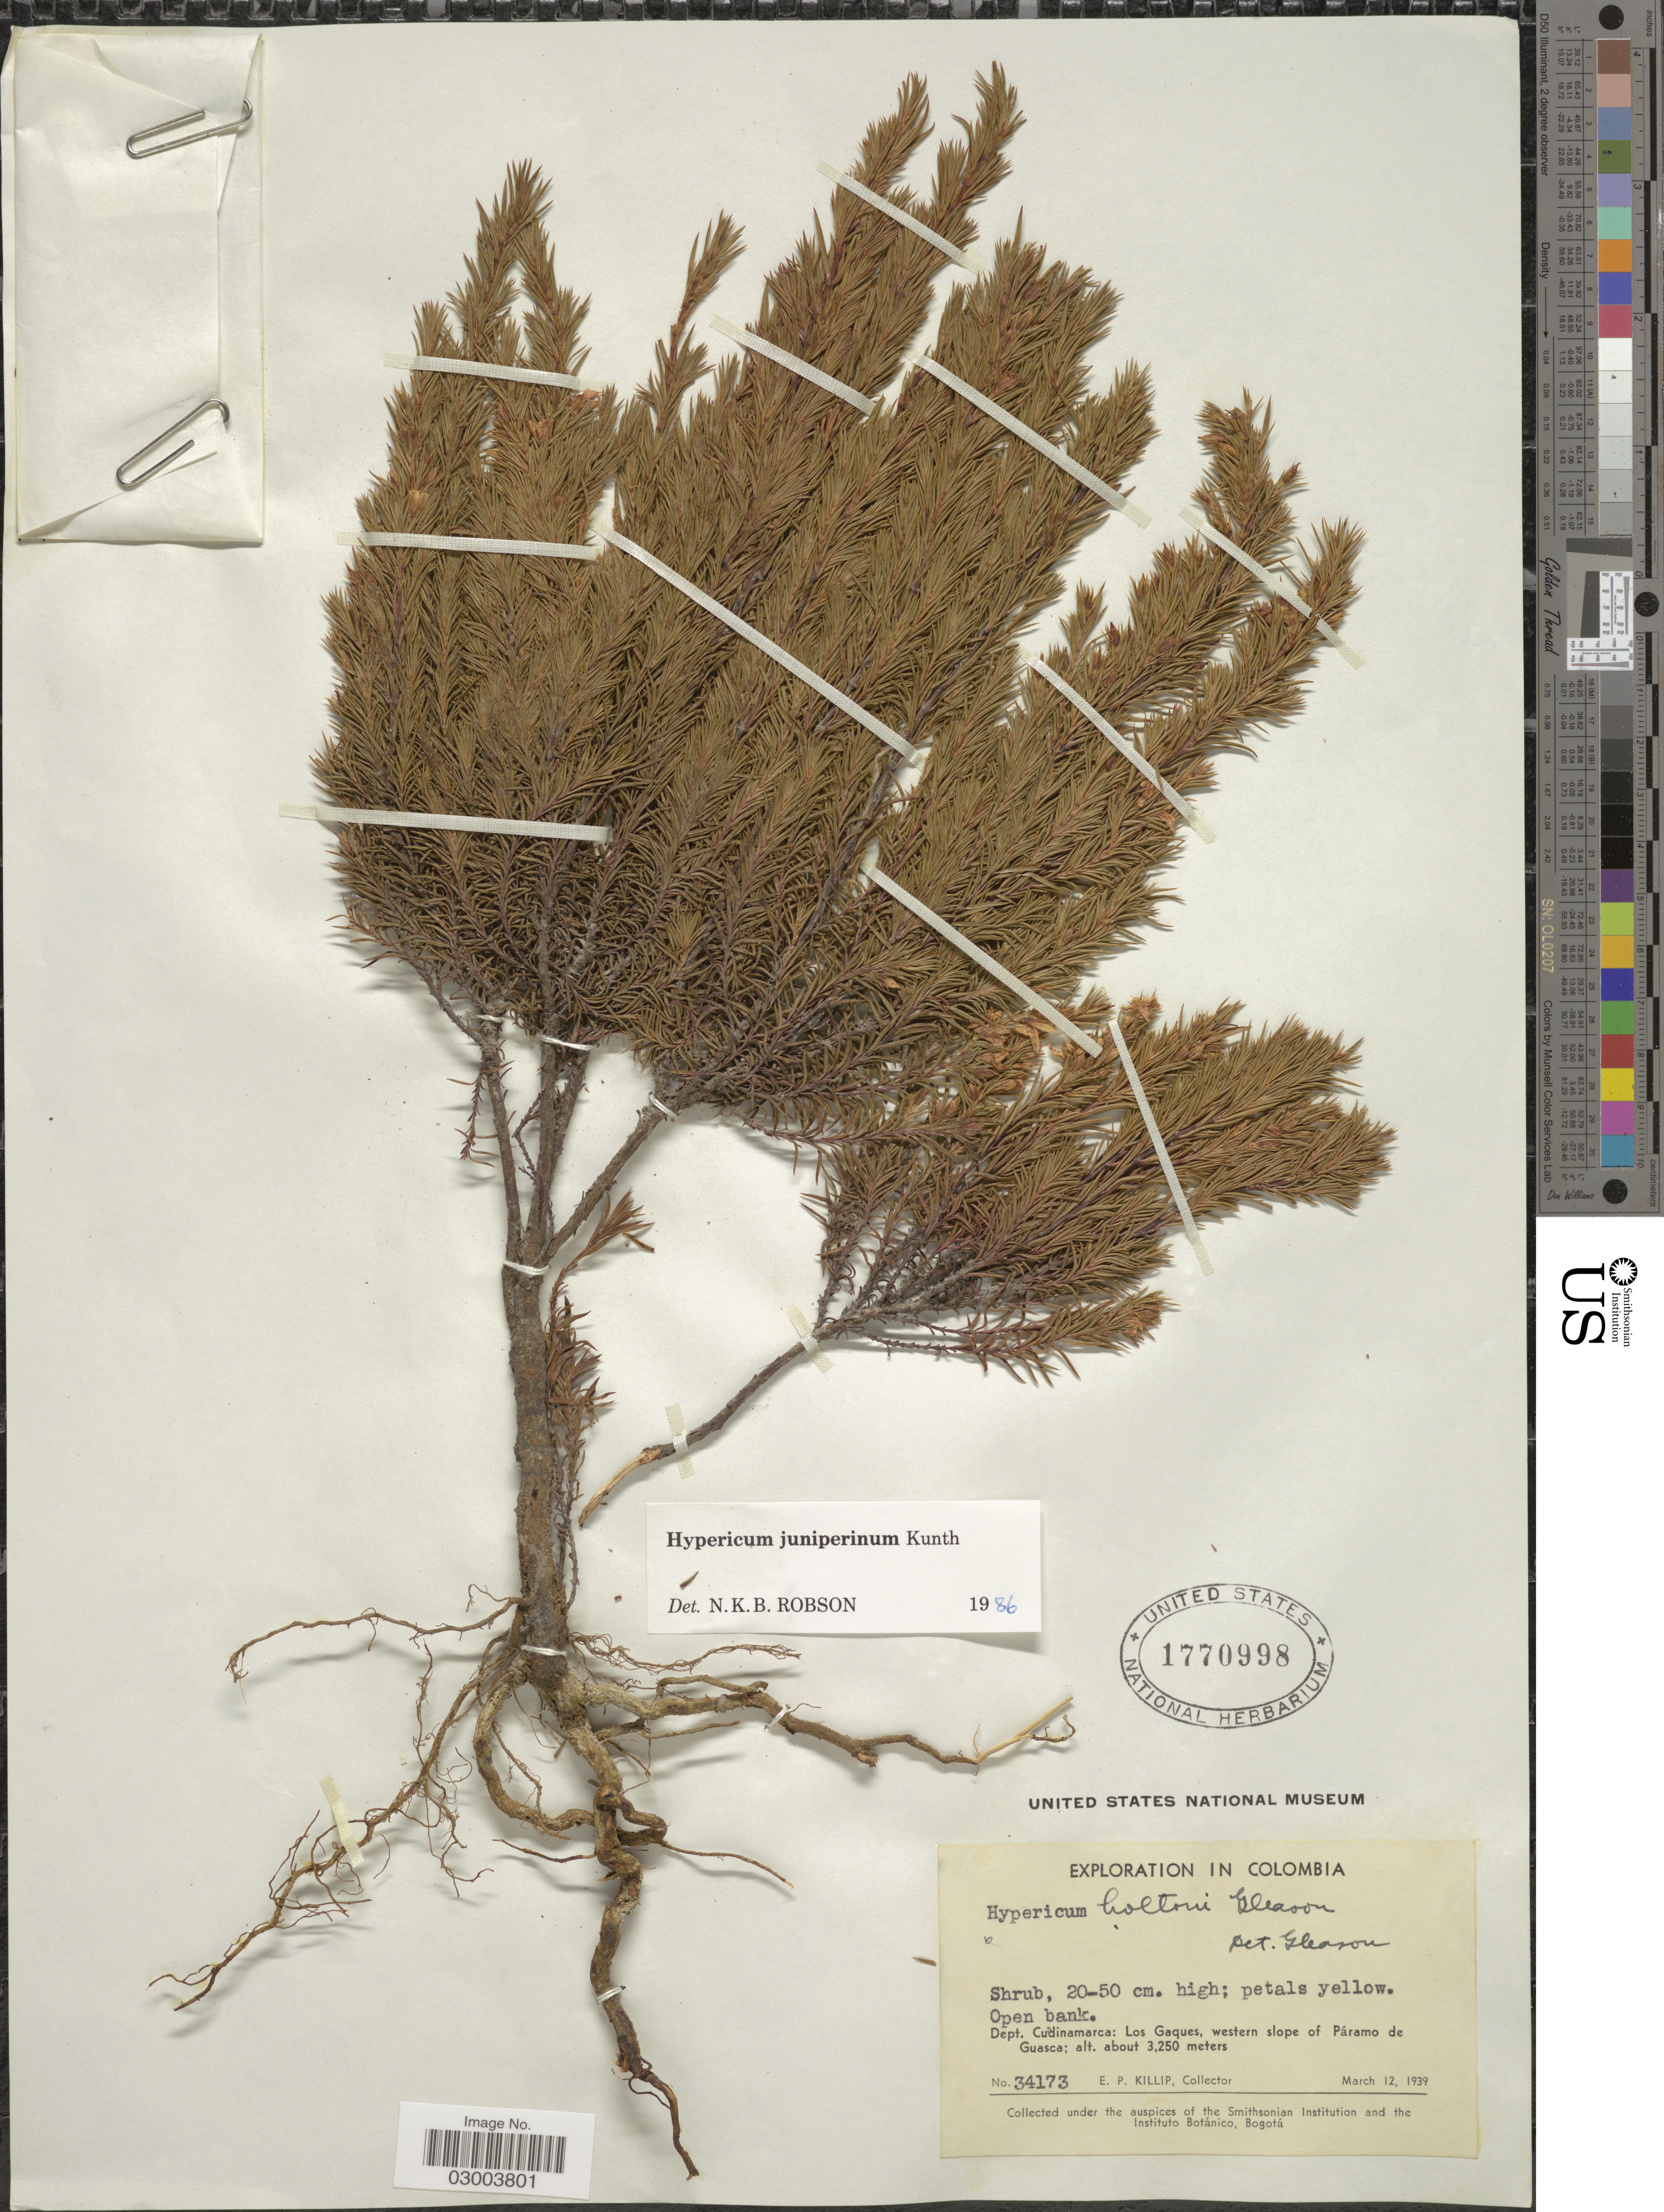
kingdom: Plantae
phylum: Tracheophyta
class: Magnoliopsida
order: Malpighiales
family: Hypericaceae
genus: Hypericum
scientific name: Hypericum juniperinum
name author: Kunth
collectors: E. P. Killip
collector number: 34173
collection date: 1939-03-12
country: Colombia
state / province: Cundinamarca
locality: Dept. Cundinamarca: Los Gaques, western slopes of Páramo de Guasca.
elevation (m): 3250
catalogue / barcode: US 1770998